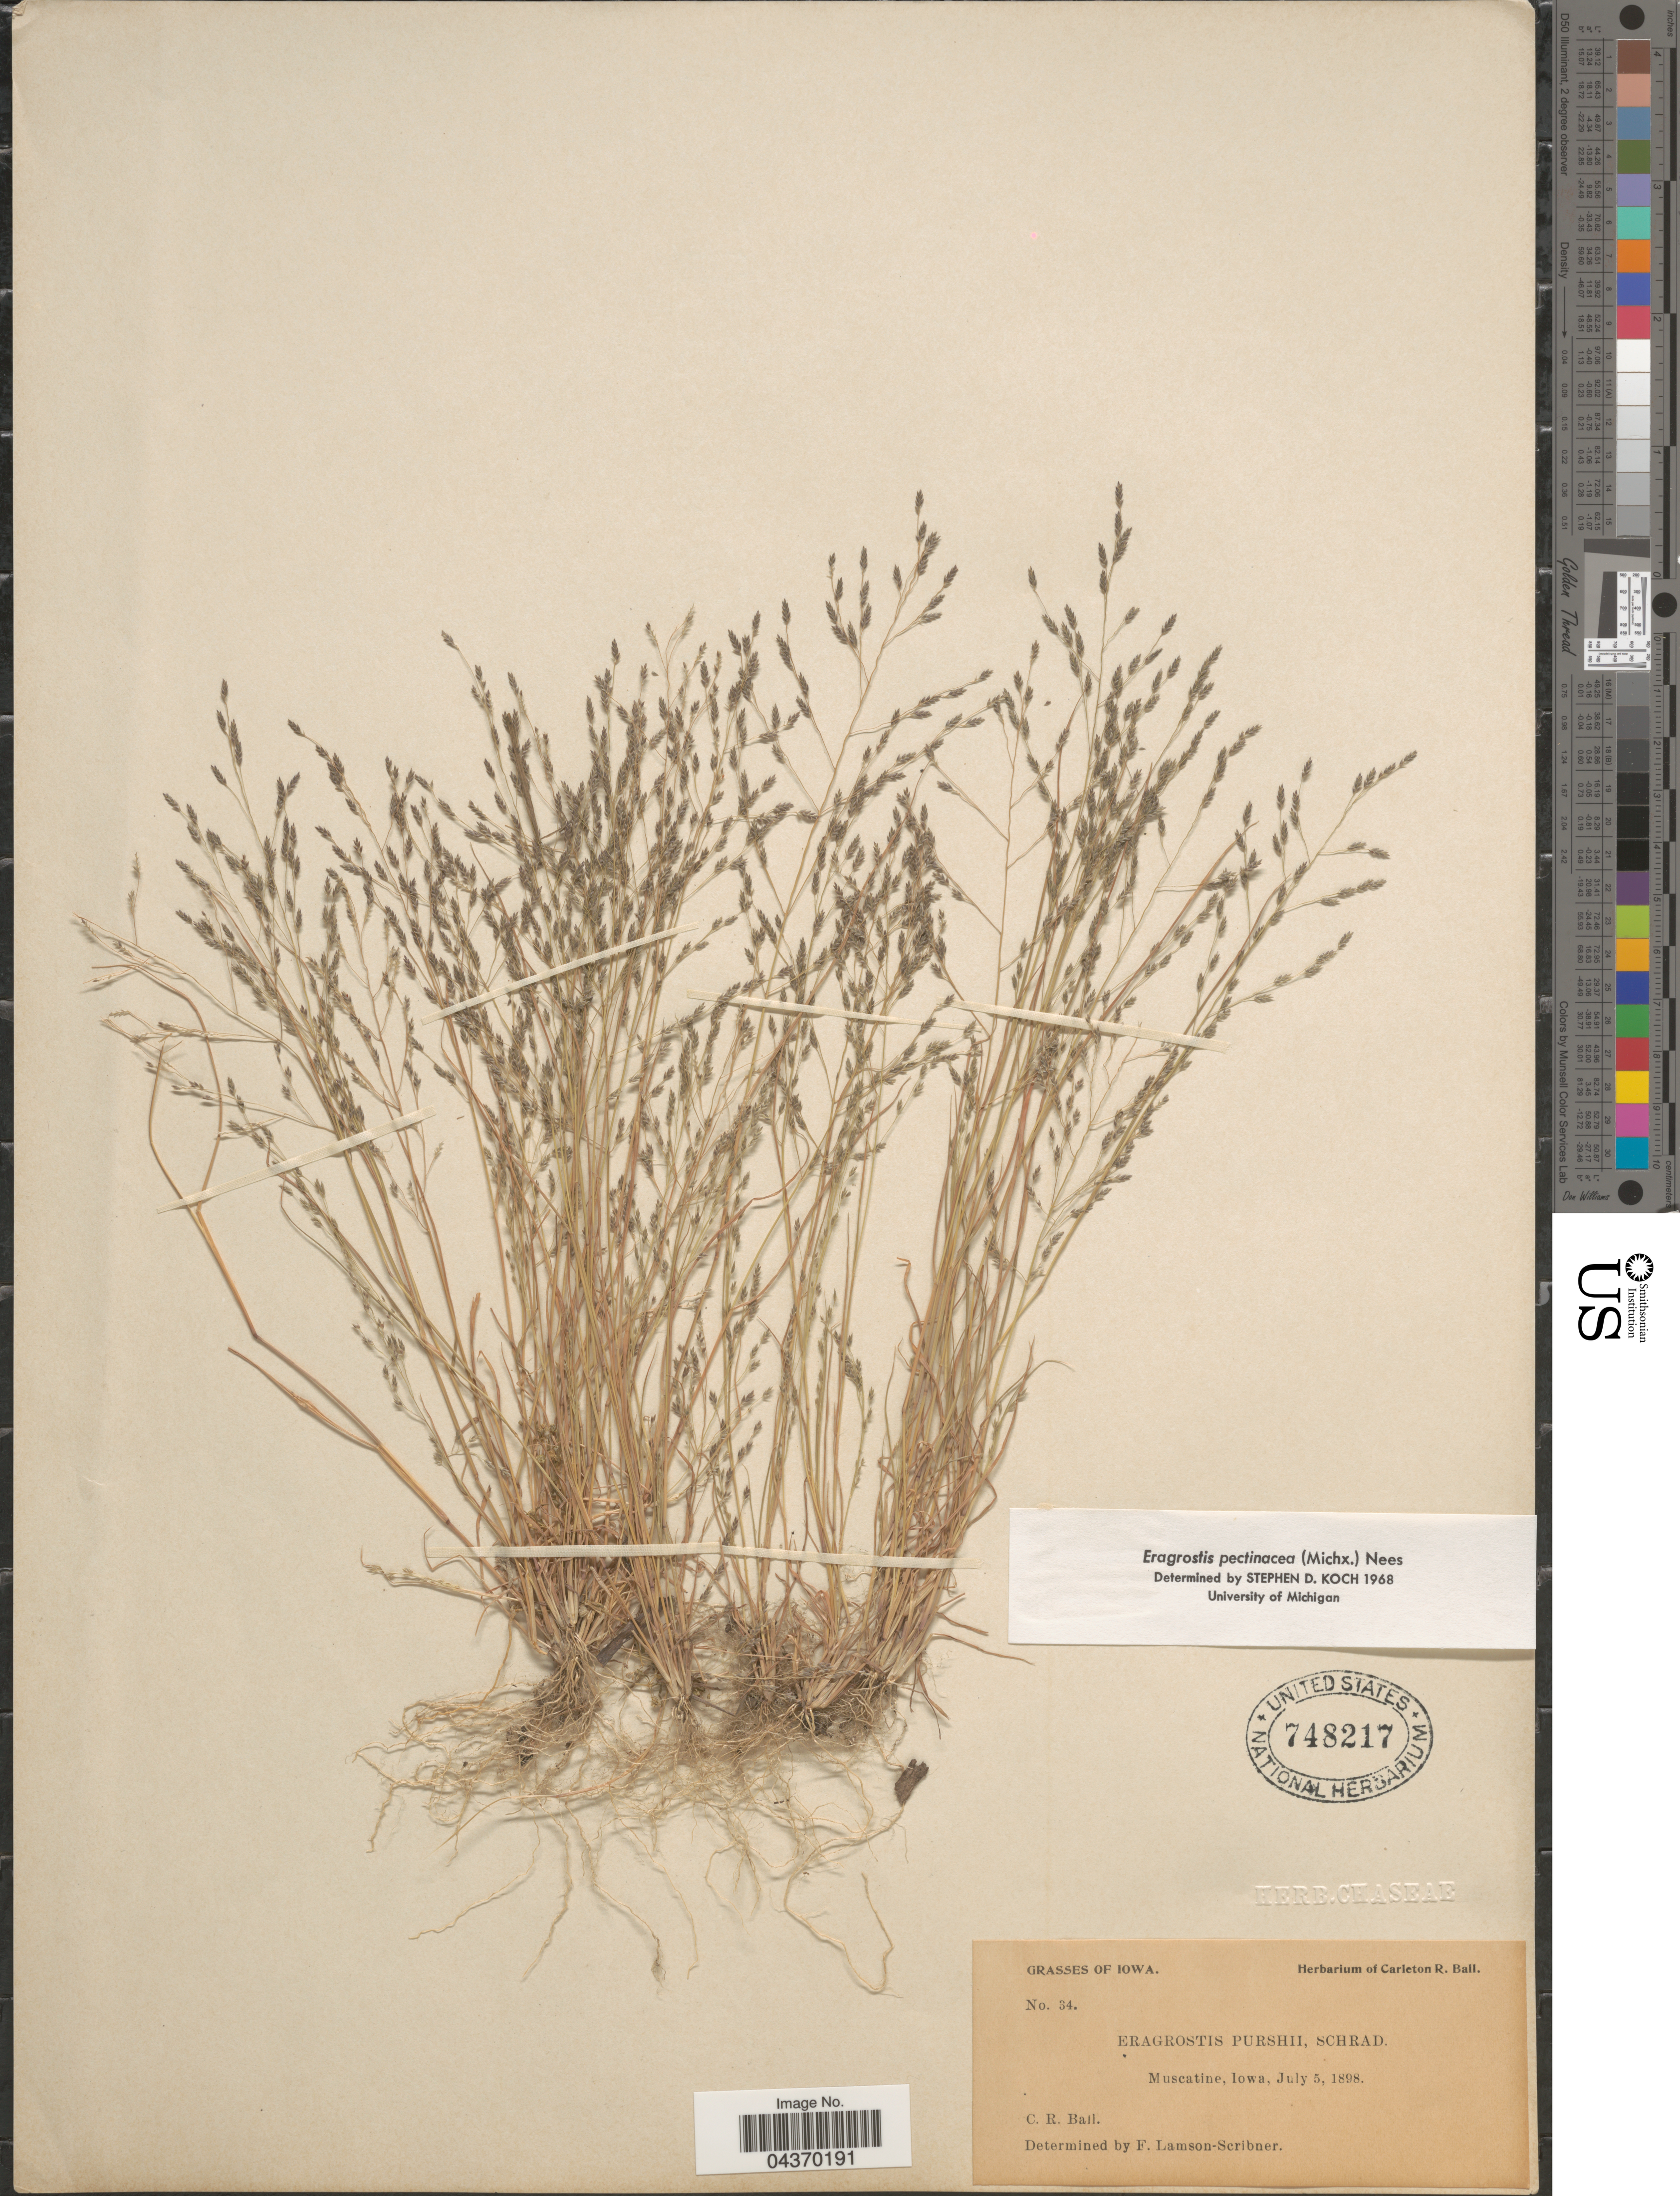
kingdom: Plantae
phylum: Tracheophyta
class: Liliopsida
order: Poales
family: Poaceae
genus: Eragrostis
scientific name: Eragrostis pectinacea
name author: (Michx.) Nees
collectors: C. R. Ball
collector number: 34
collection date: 1898-07-05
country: United States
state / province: Iowa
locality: Muscatine.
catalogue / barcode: US 748217